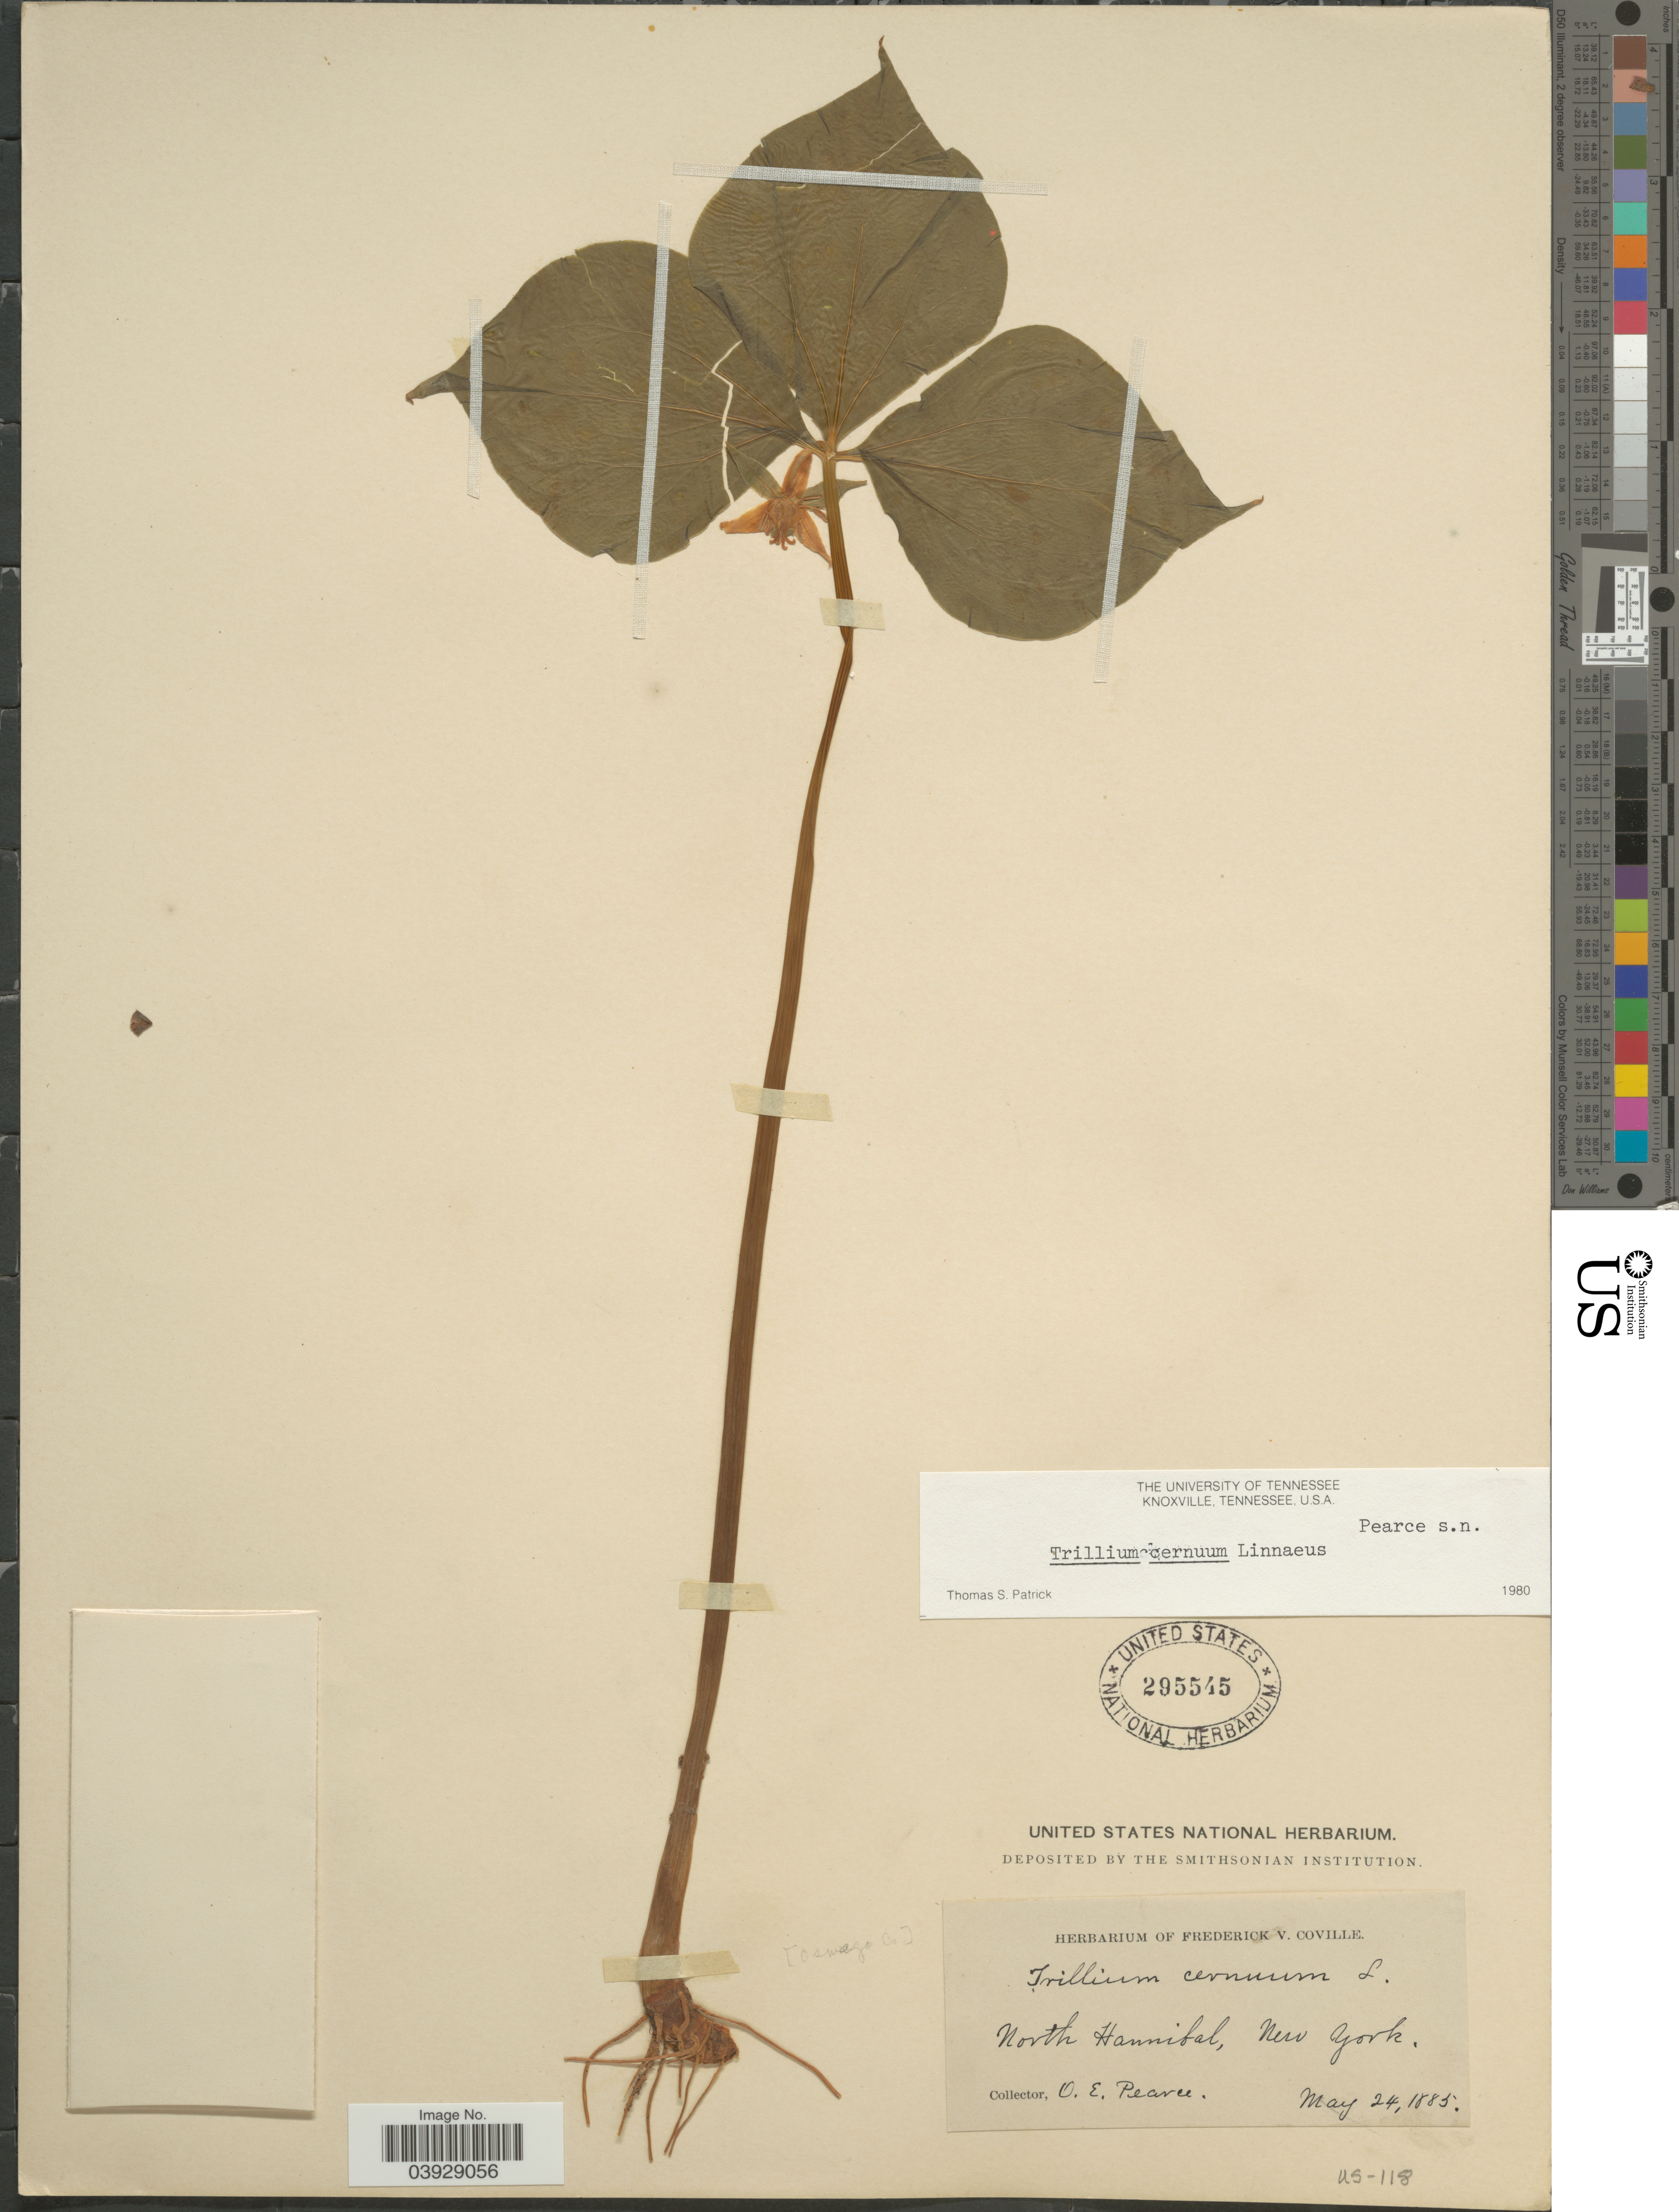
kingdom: Plantae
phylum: Tracheophyta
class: Liliopsida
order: Liliales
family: Melanthiaceae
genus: Trillium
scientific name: Trillium cernuum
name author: L.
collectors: O. E. Pearce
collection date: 1885-05-24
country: United States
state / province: New York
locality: North Hannibal. [Oswego Co].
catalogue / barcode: US 295545